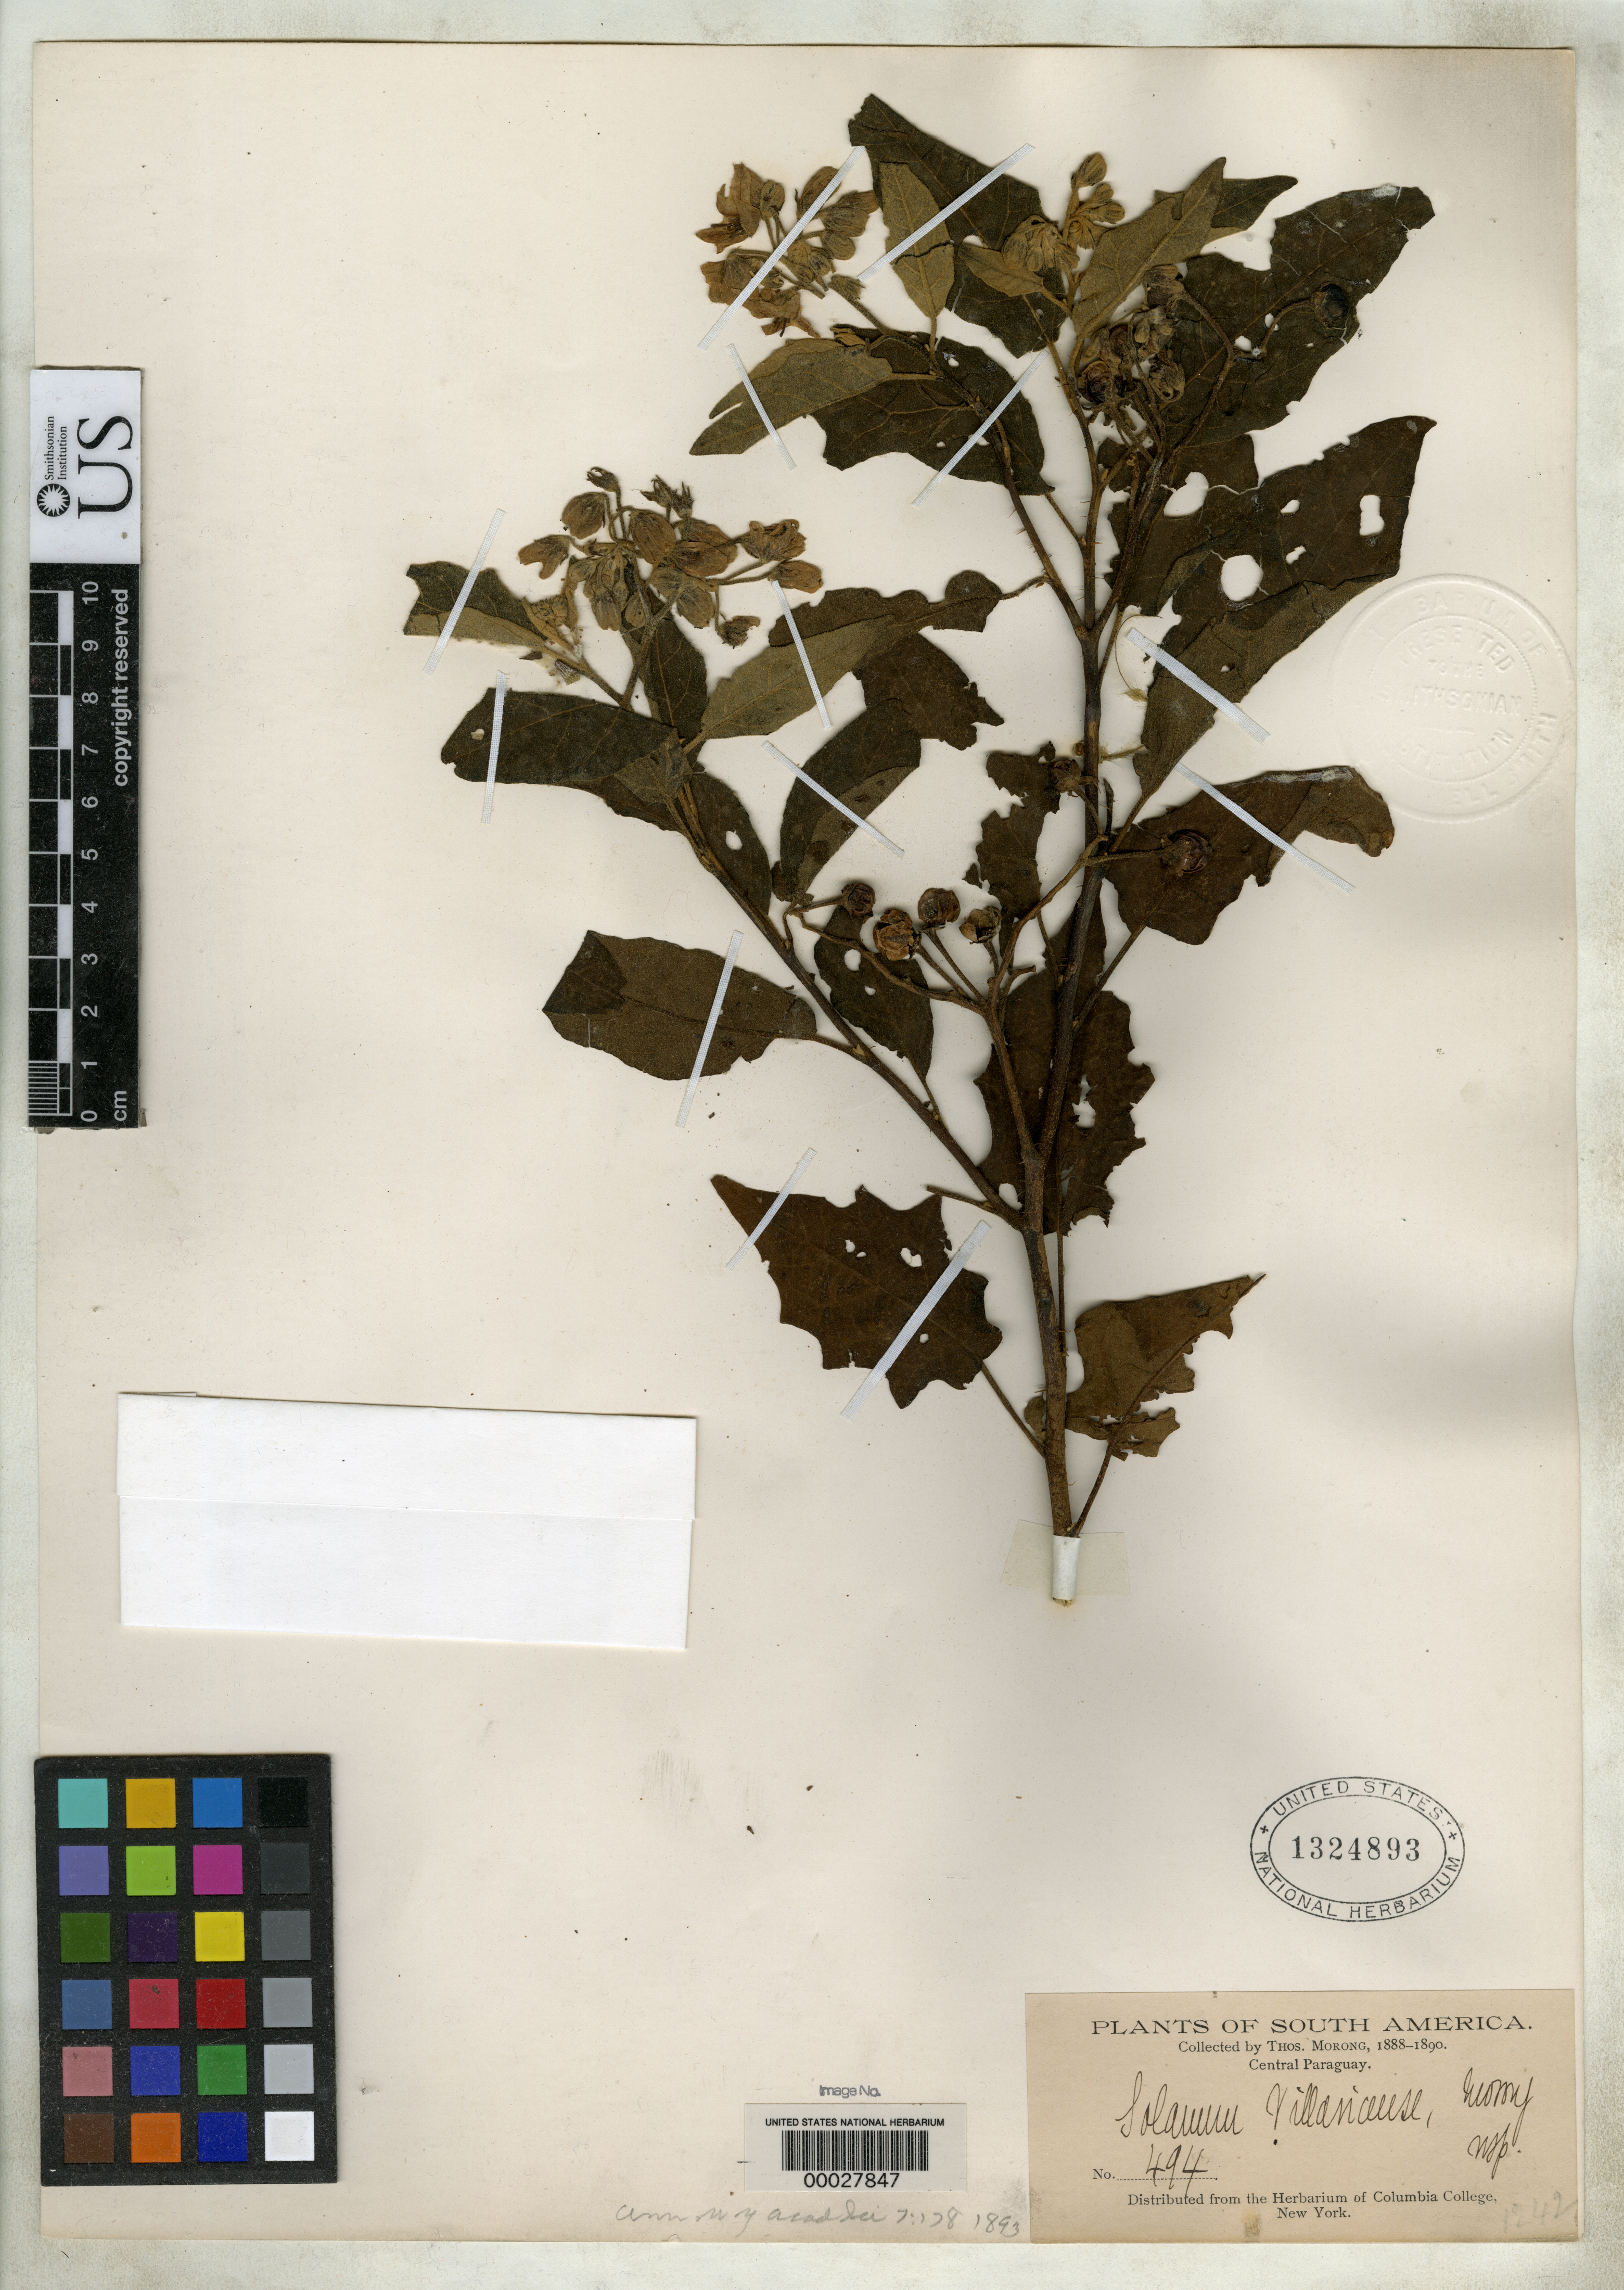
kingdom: Plantae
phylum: Tracheophyta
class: Magnoliopsida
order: Solanales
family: Solanaceae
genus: Solanum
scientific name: Solanum villaricense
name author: Morong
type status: Isotype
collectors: T. Morong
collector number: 494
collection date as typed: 1888 to -- --- 1890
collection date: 1888/1890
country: Paraguay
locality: Central Paraguay.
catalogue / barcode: US 1324893